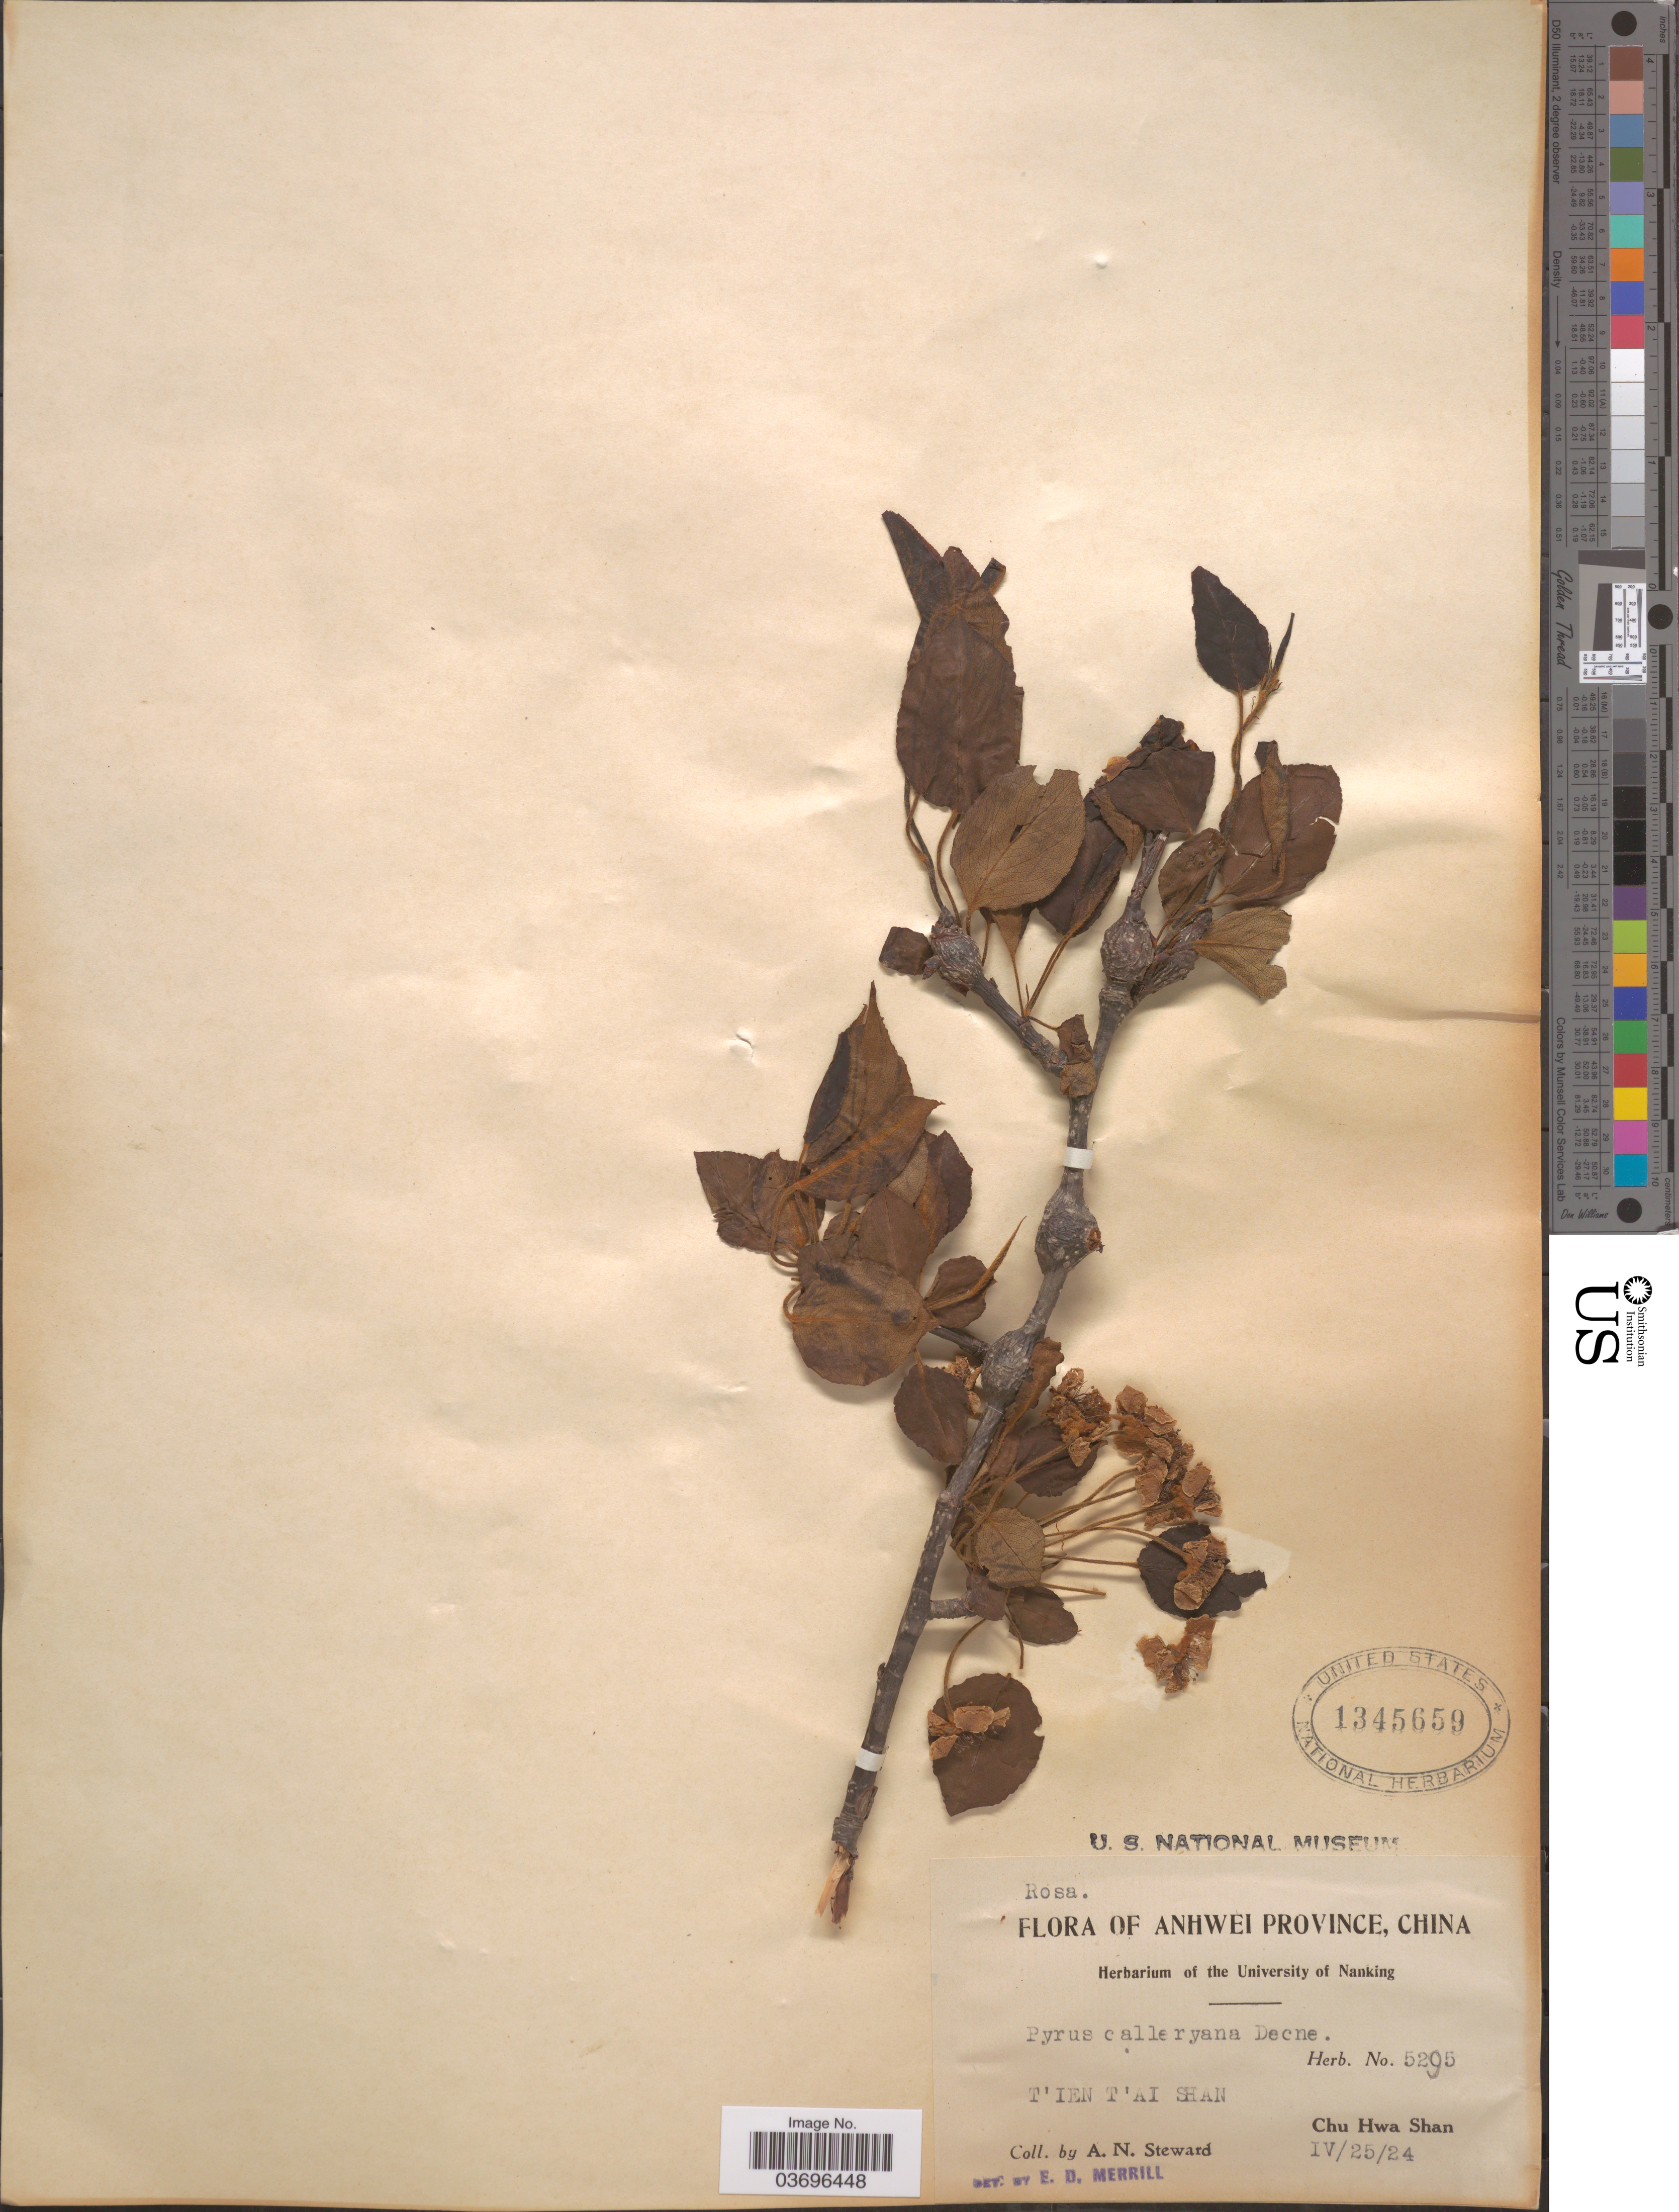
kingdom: Plantae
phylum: Tracheophyta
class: Magnoliopsida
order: Rosales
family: Rosaceae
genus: Pyrus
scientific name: Pyrus calleryana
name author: Decne.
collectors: A. N. Steward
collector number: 5295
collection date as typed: Transcribed d/m/y: 25/4/24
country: China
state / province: Anhui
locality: Anhwei Province. T'ien T'ai Shan. Chu Hwa Shan.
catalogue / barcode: US 1345659